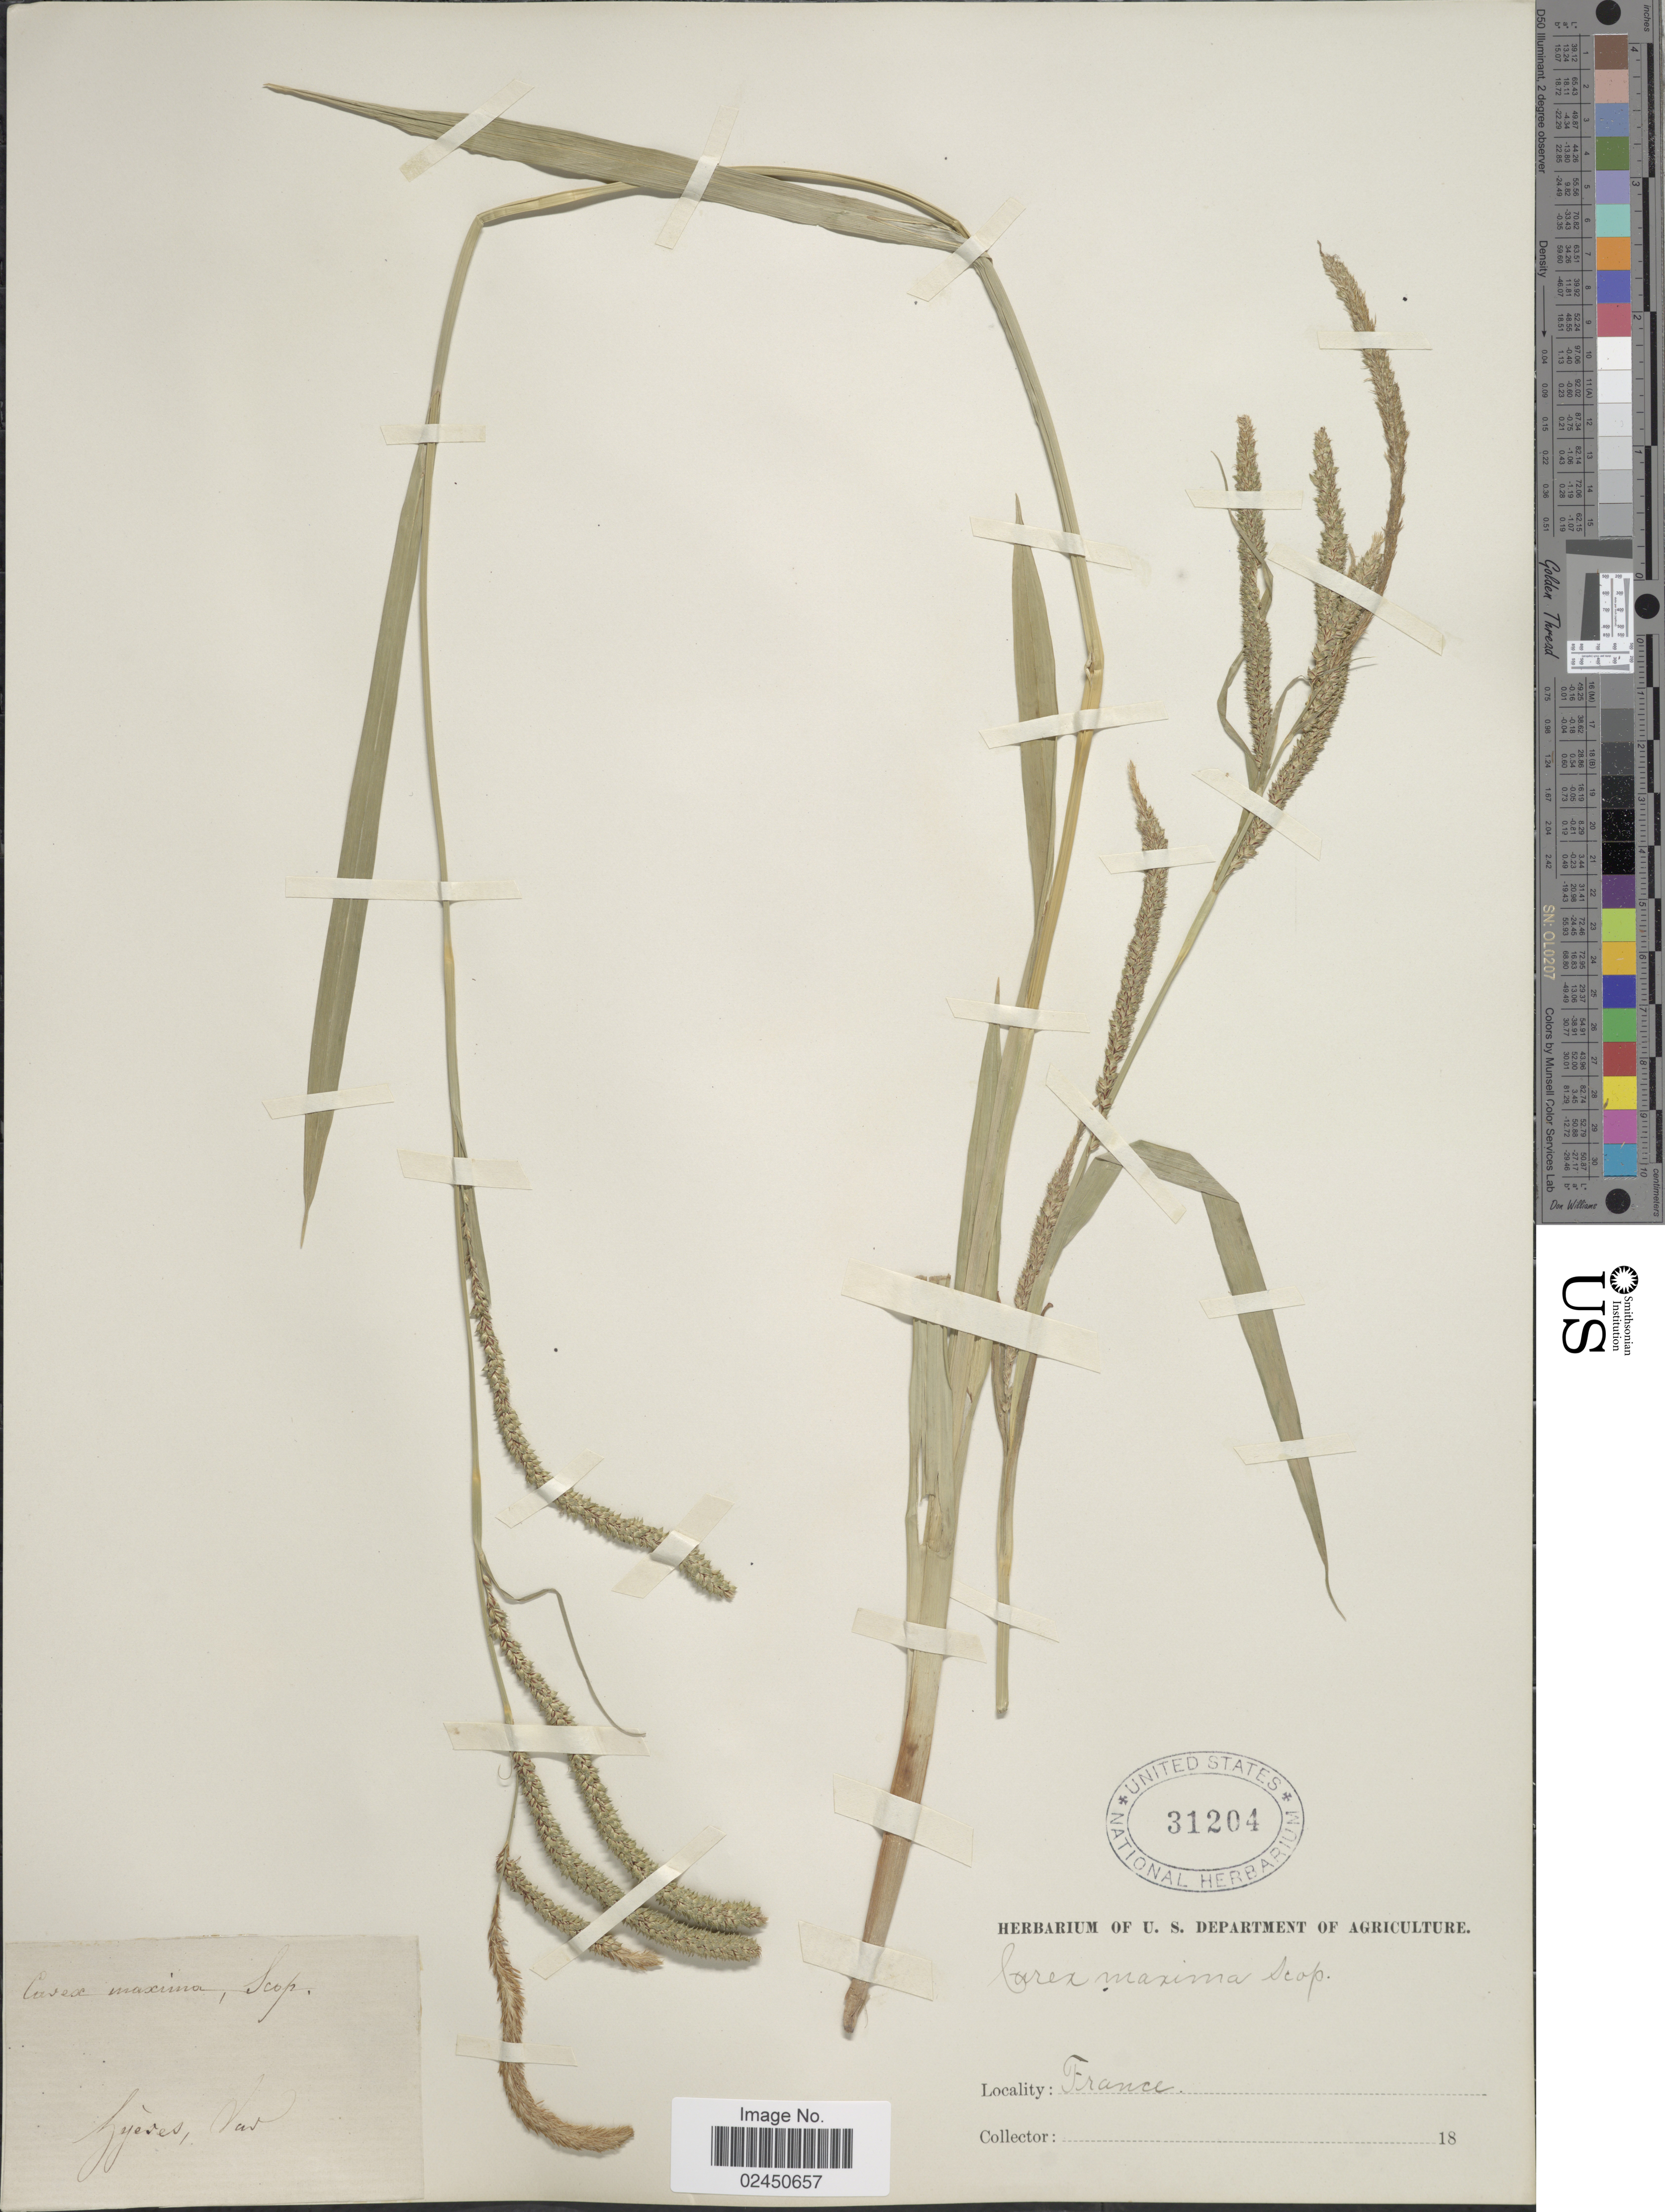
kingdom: Plantae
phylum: Tracheophyta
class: Liliopsida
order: Poales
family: Cyperaceae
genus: Carex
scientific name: Carex pendula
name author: Huds.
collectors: ex herb. U. S. Department of Agriculture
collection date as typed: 18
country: France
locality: Gyedes, Var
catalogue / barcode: US 31204